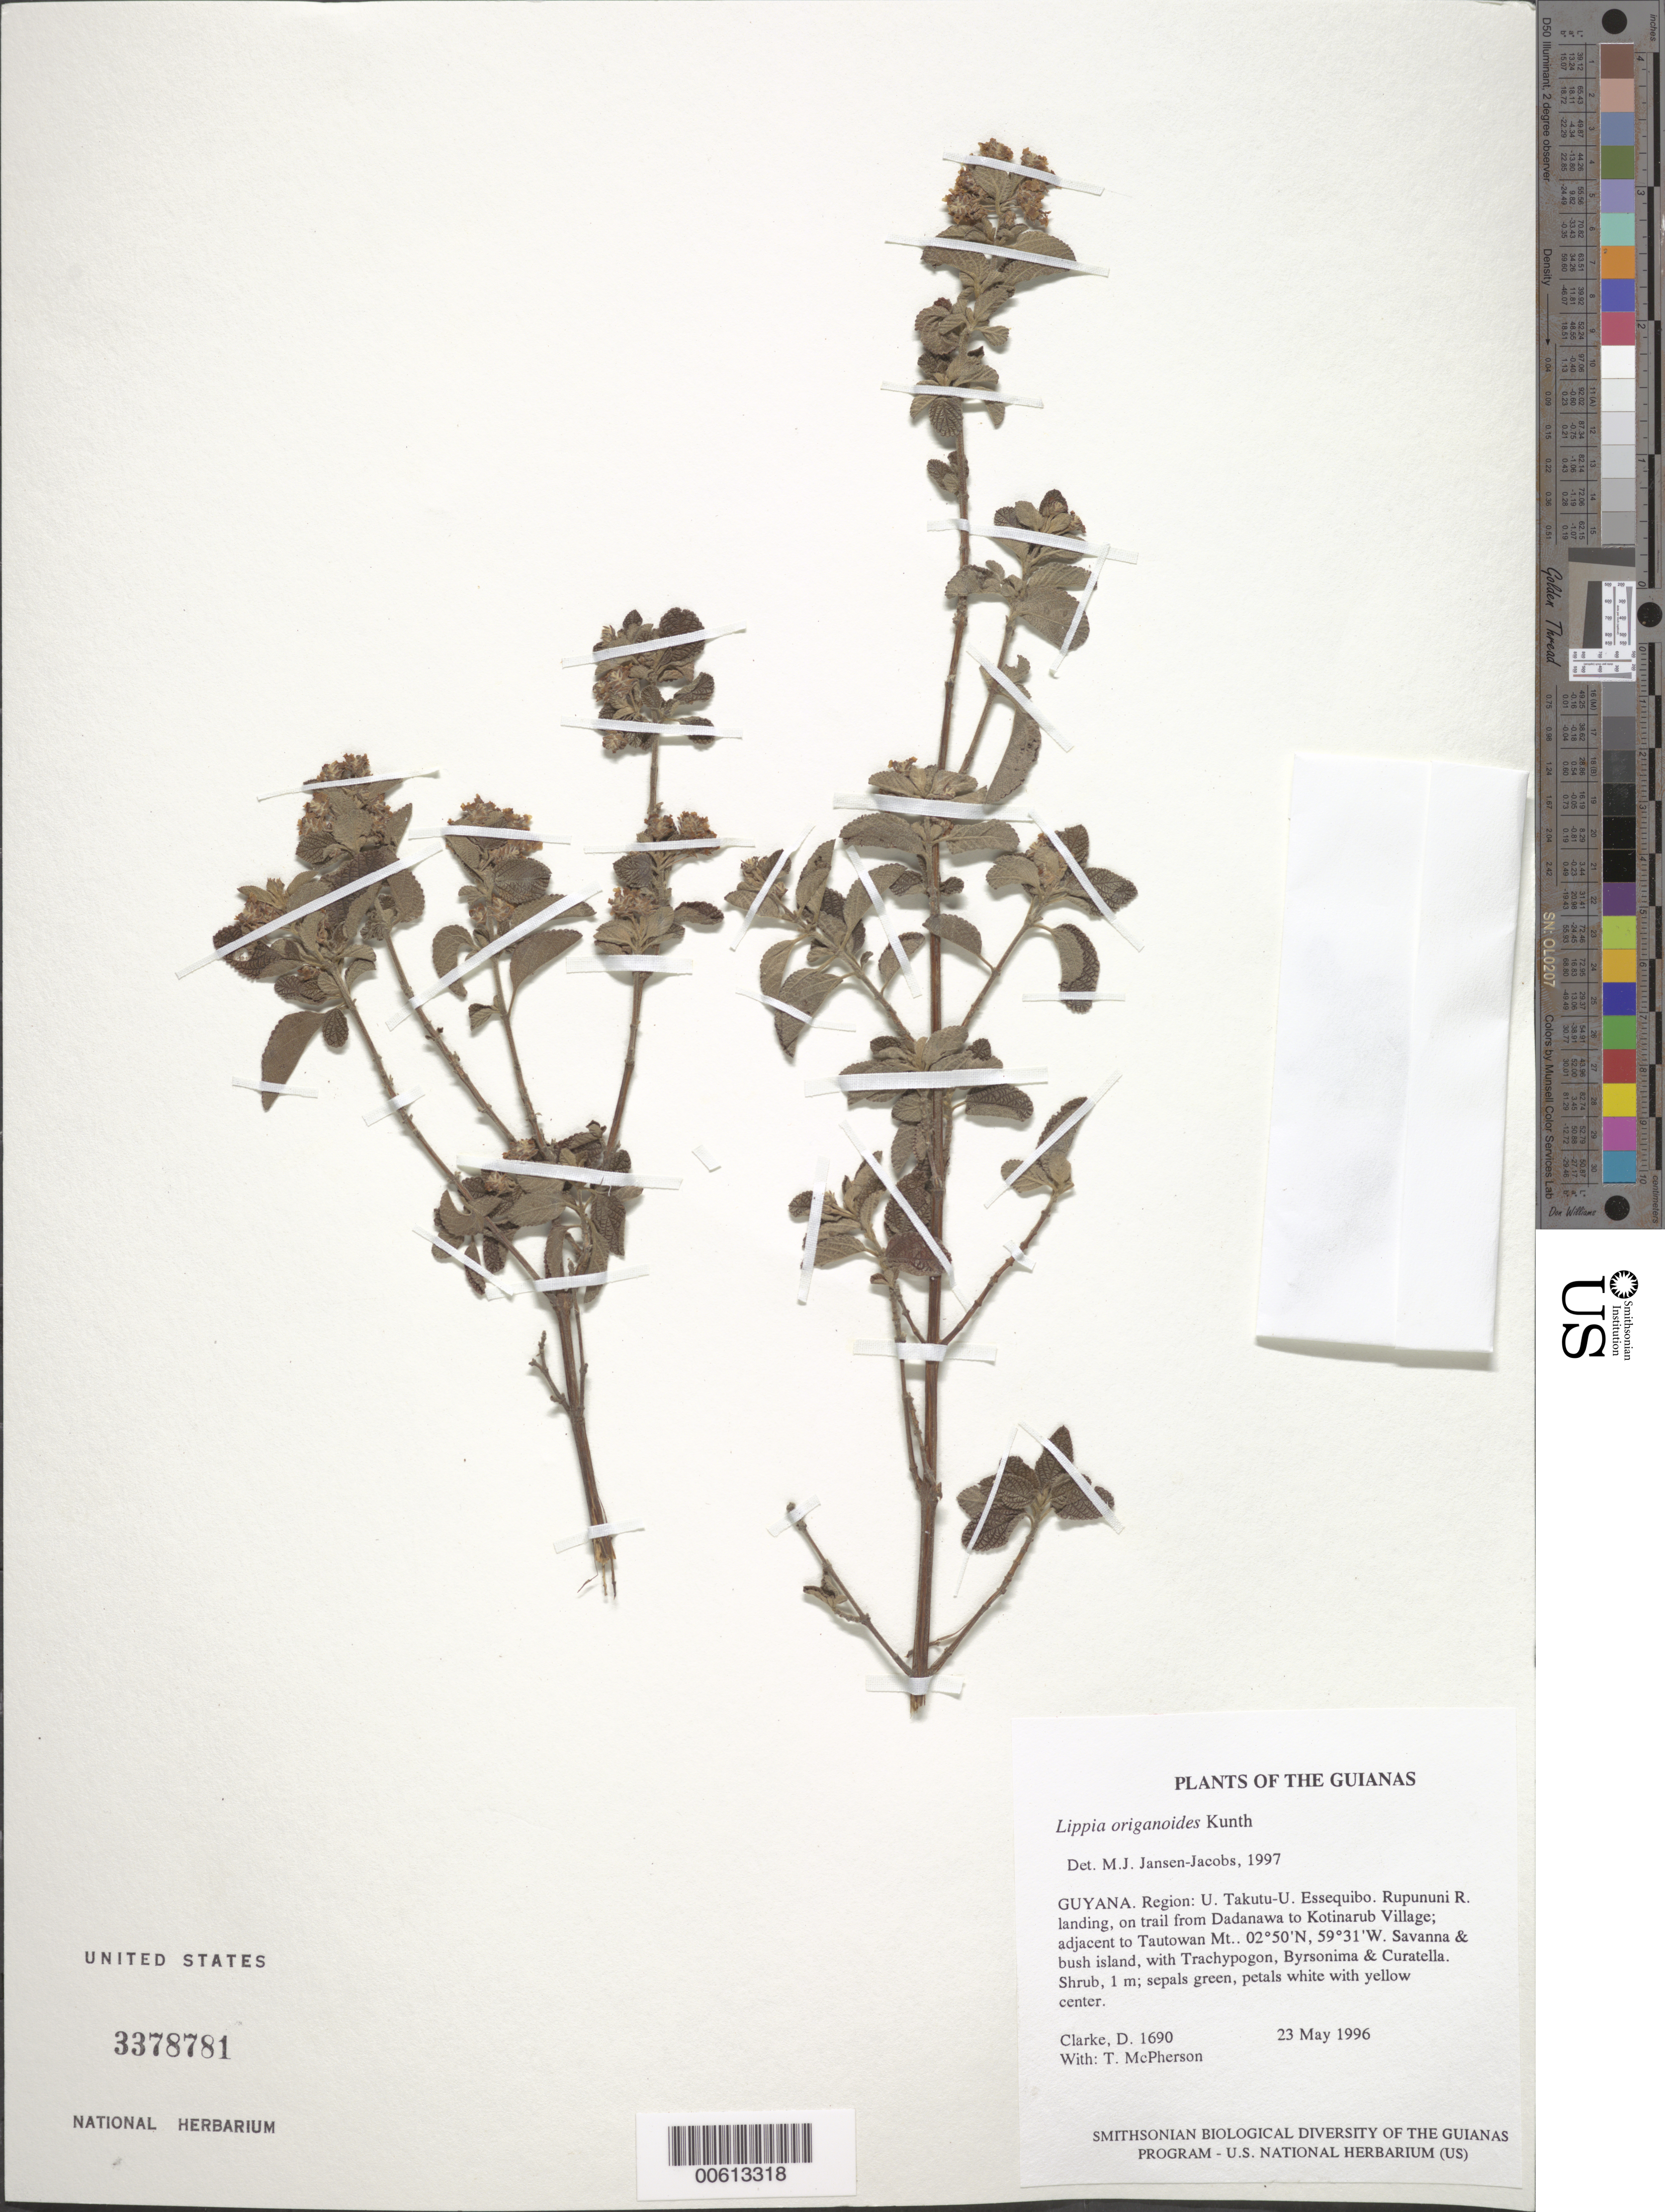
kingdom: Plantae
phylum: Tracheophyta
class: Magnoliopsida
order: Lamiales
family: Verbenaceae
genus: Lippia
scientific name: Lippia origanoides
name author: Kunth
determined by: Jansen-Jacobs, M. J., (U), Nationaal Herbarium Nederland, Utrecht University branch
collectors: H. D. Clarke & T. McPherson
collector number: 1690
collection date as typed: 23 May 1996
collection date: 1996-05-23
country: Guyana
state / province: U. Takutu-U. Essequibo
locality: Rupununi R. landing, on trail from Dadanawa to Kotinarub Village; adjacent to Tautowan Mt.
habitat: Savanna & bush island, with Trachypogon, Byrsonima & Curatella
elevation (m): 100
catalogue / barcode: US 3378781